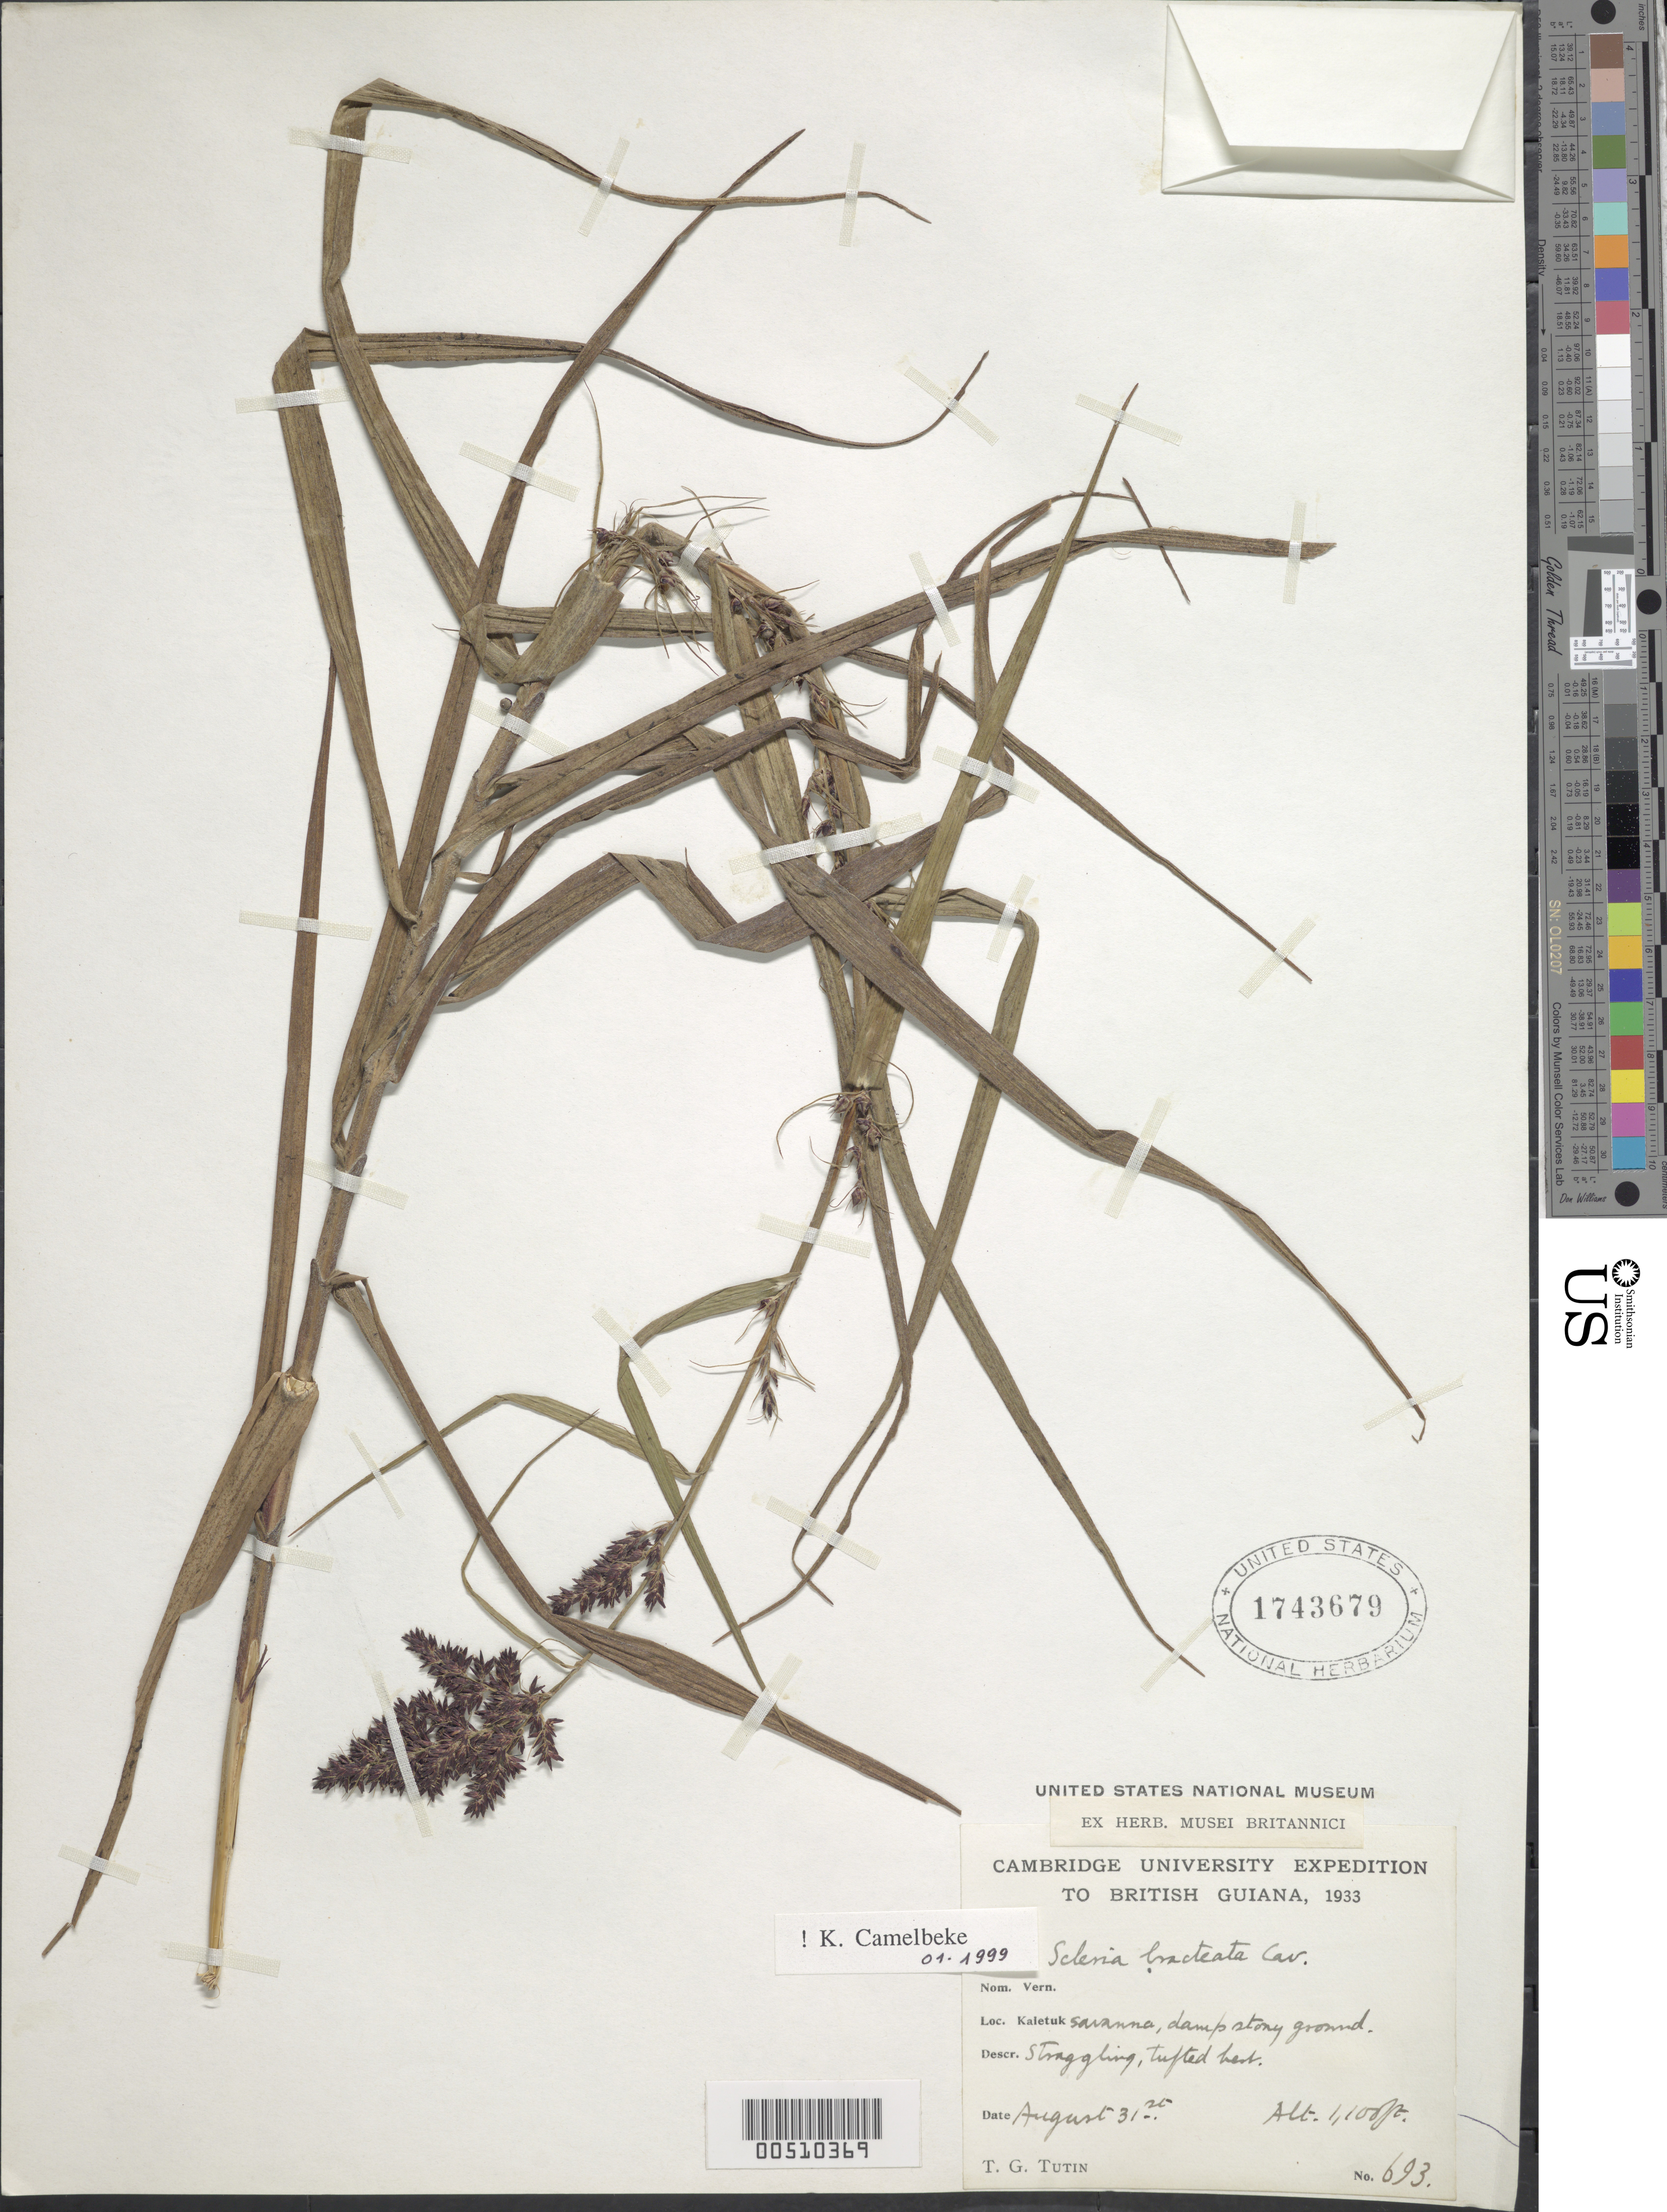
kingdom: Plantae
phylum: Tracheophyta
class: Liliopsida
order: Poales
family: Cyperaceae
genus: Scleria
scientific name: Scleria bracteata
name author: Cav.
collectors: T. G. Tutin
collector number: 693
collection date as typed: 31 Aug 1933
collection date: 1933-08-31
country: Guyana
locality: Kaietuk.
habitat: Savanna, damp stony ground.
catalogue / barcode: US 1743679